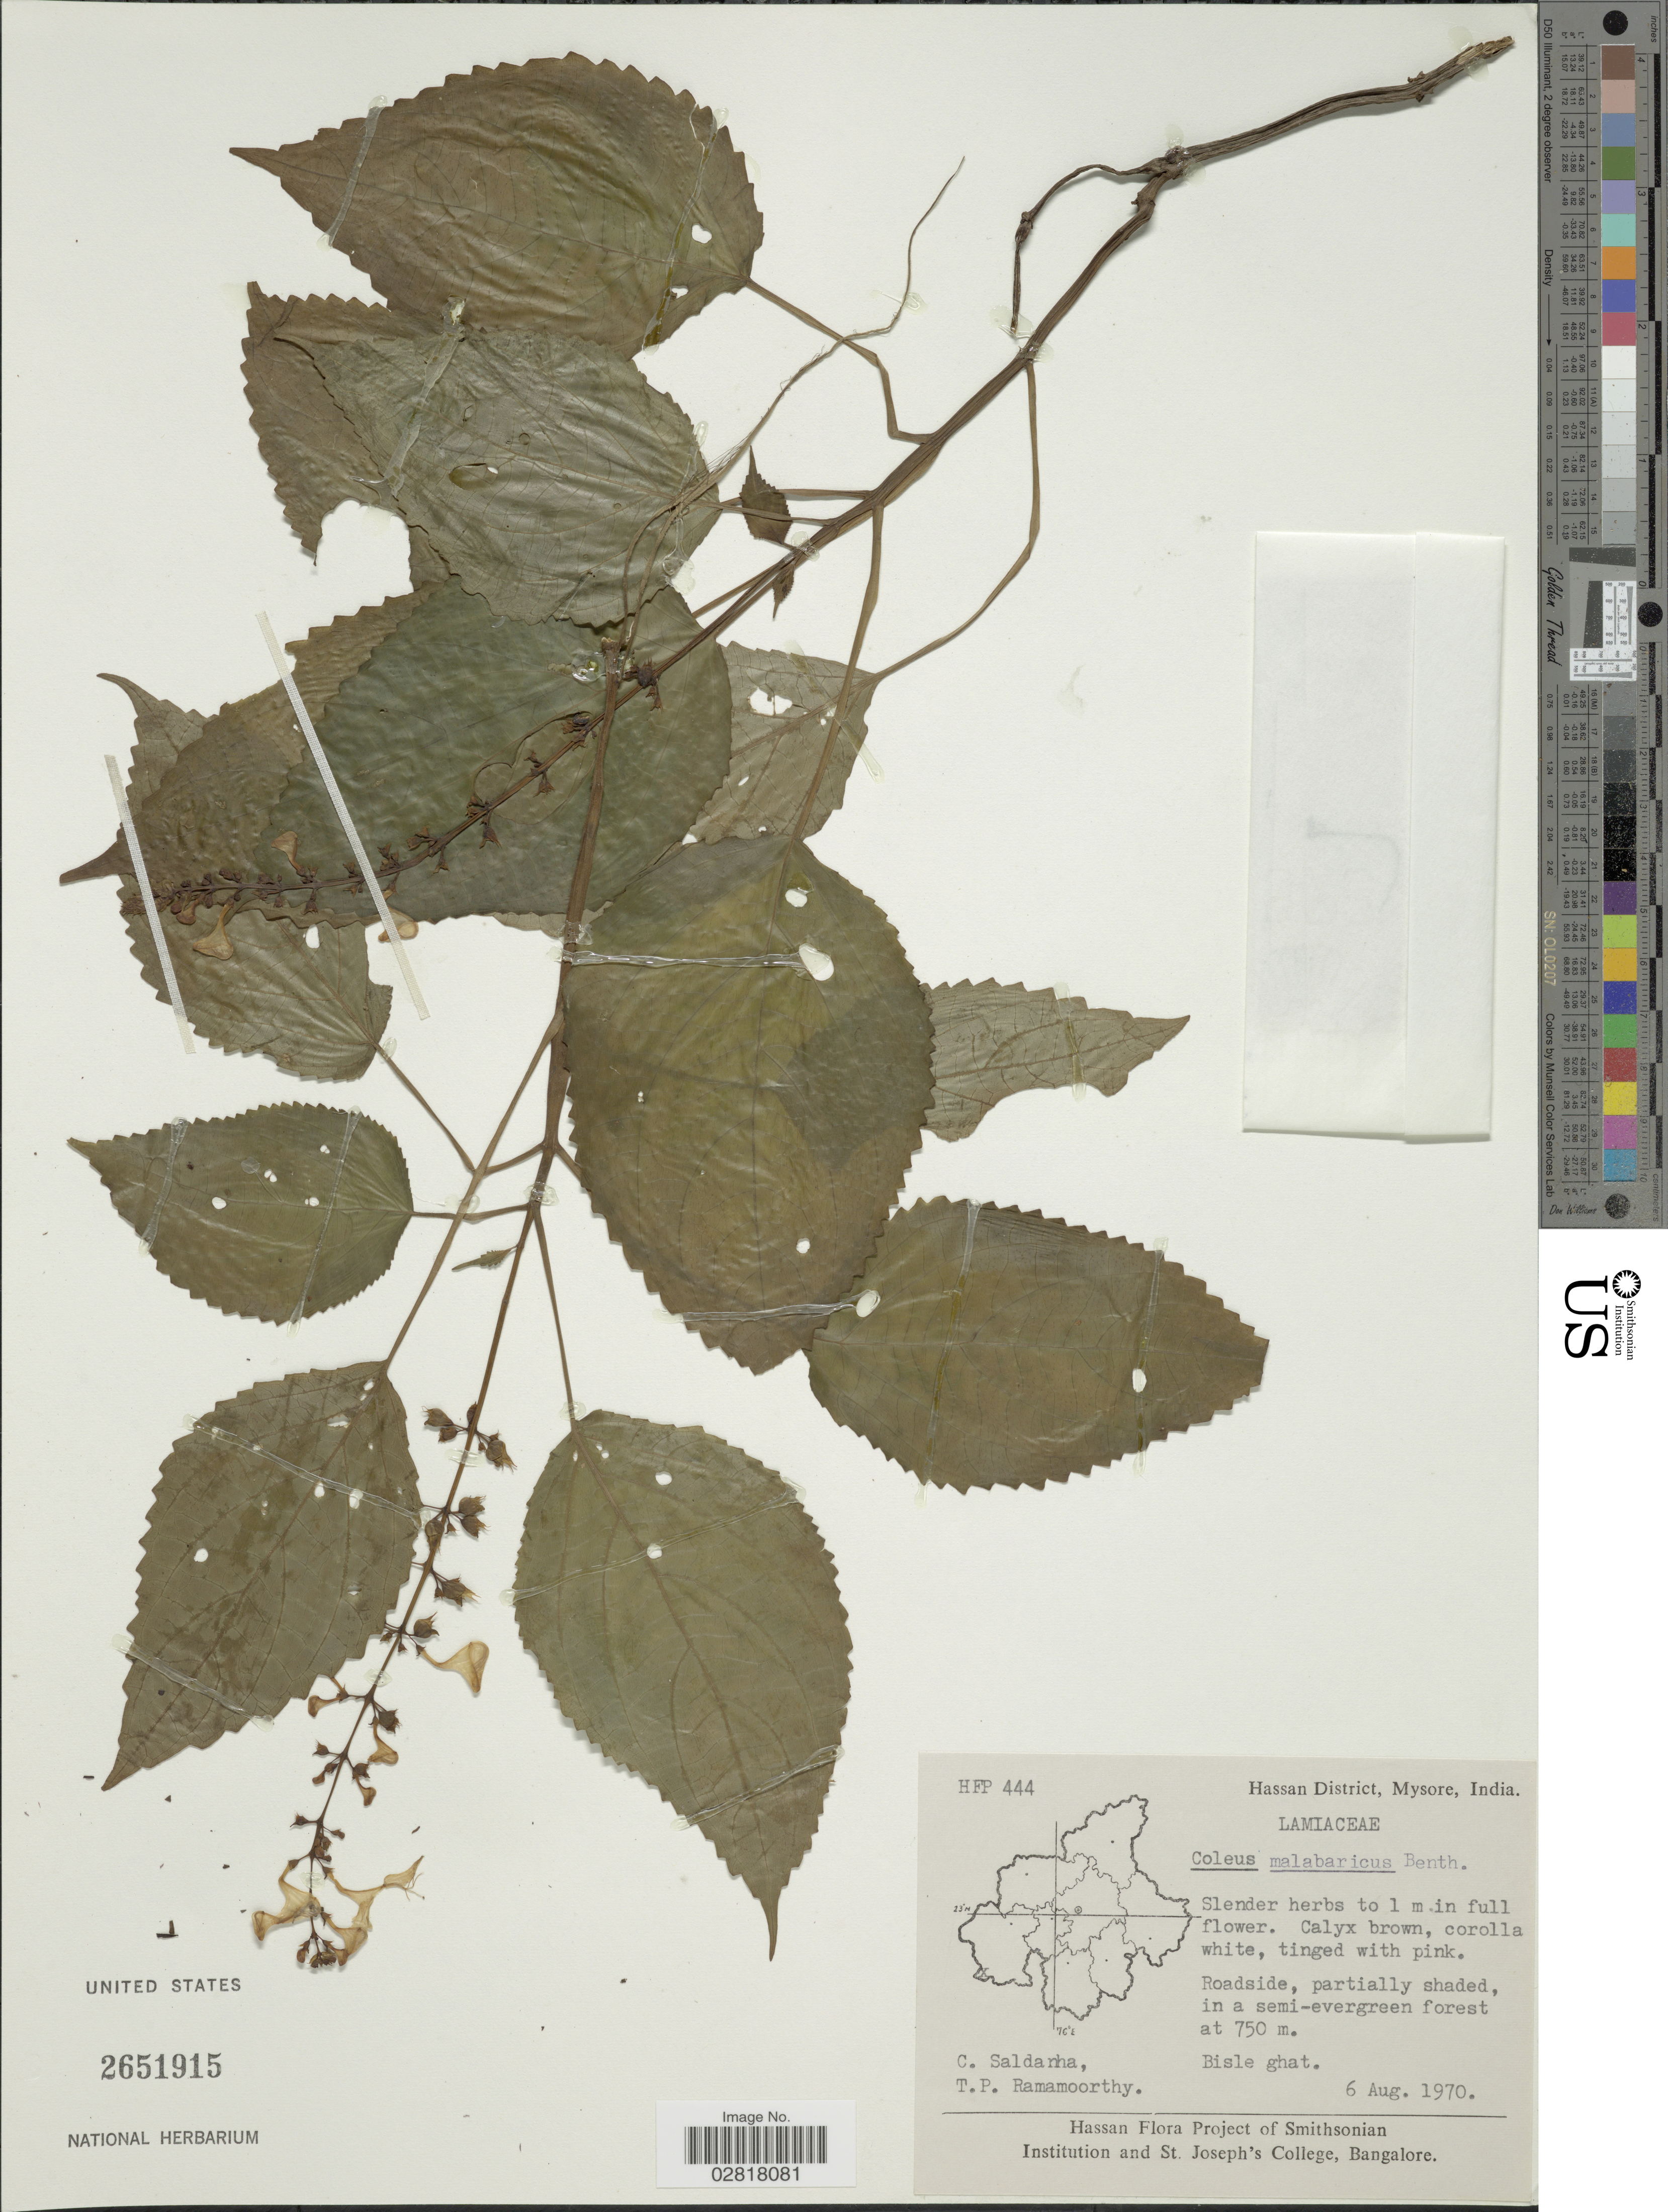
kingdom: Plantae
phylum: Tracheophyta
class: Magnoliopsida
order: Lamiales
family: Lamiaceae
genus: Plectranthus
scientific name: Plectranthus malabaricus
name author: (Benth.) R.H. Willemse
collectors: C. Saldanha & T. P. Ramamoorthy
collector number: HFP444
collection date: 1970-08-06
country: India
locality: Hassan District, Mysore, Bisle ghat.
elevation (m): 750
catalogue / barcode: US 2651915